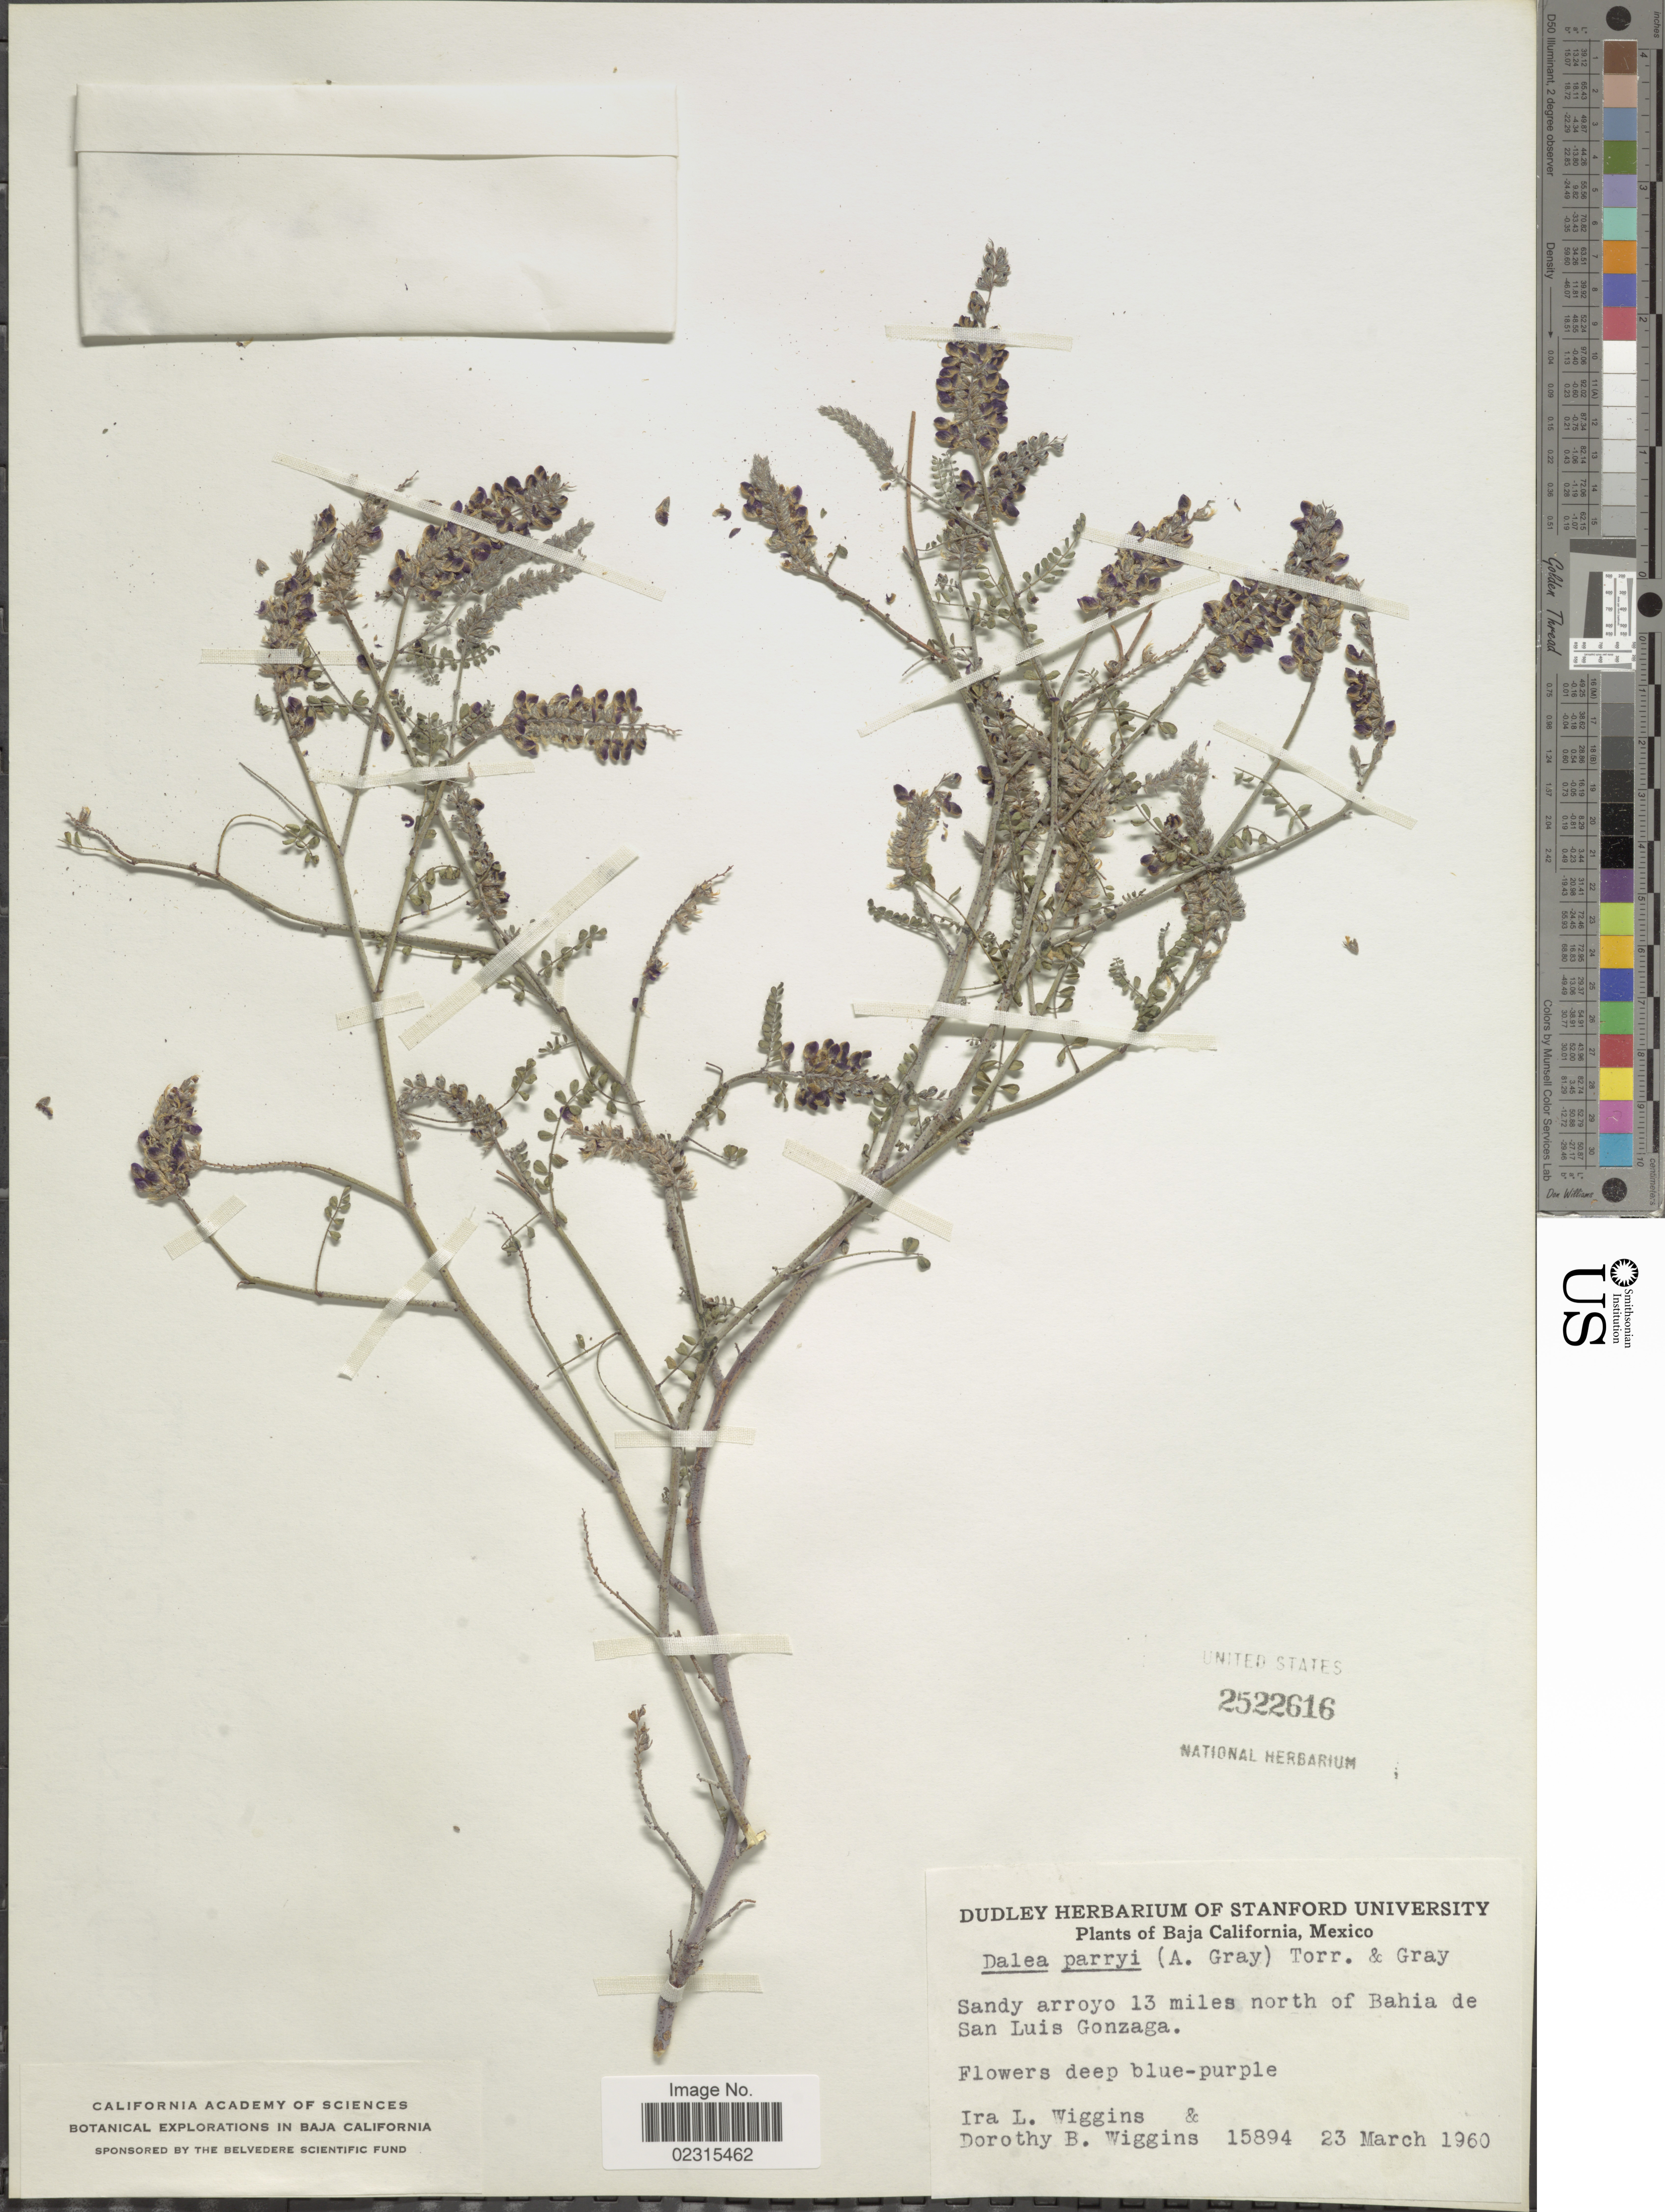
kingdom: Plantae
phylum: Tracheophyta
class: Magnoliopsida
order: Fabales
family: Fabaceae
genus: Marina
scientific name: Marina parryi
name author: (Torr. & A. Gray) Barneby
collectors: I. L. Wiggins & D. B. Wiggins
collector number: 15894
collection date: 1960-03-23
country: Mexico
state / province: Baja California Norte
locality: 13 miles north of Bahia de San Luis Gonzaga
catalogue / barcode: US 2522616